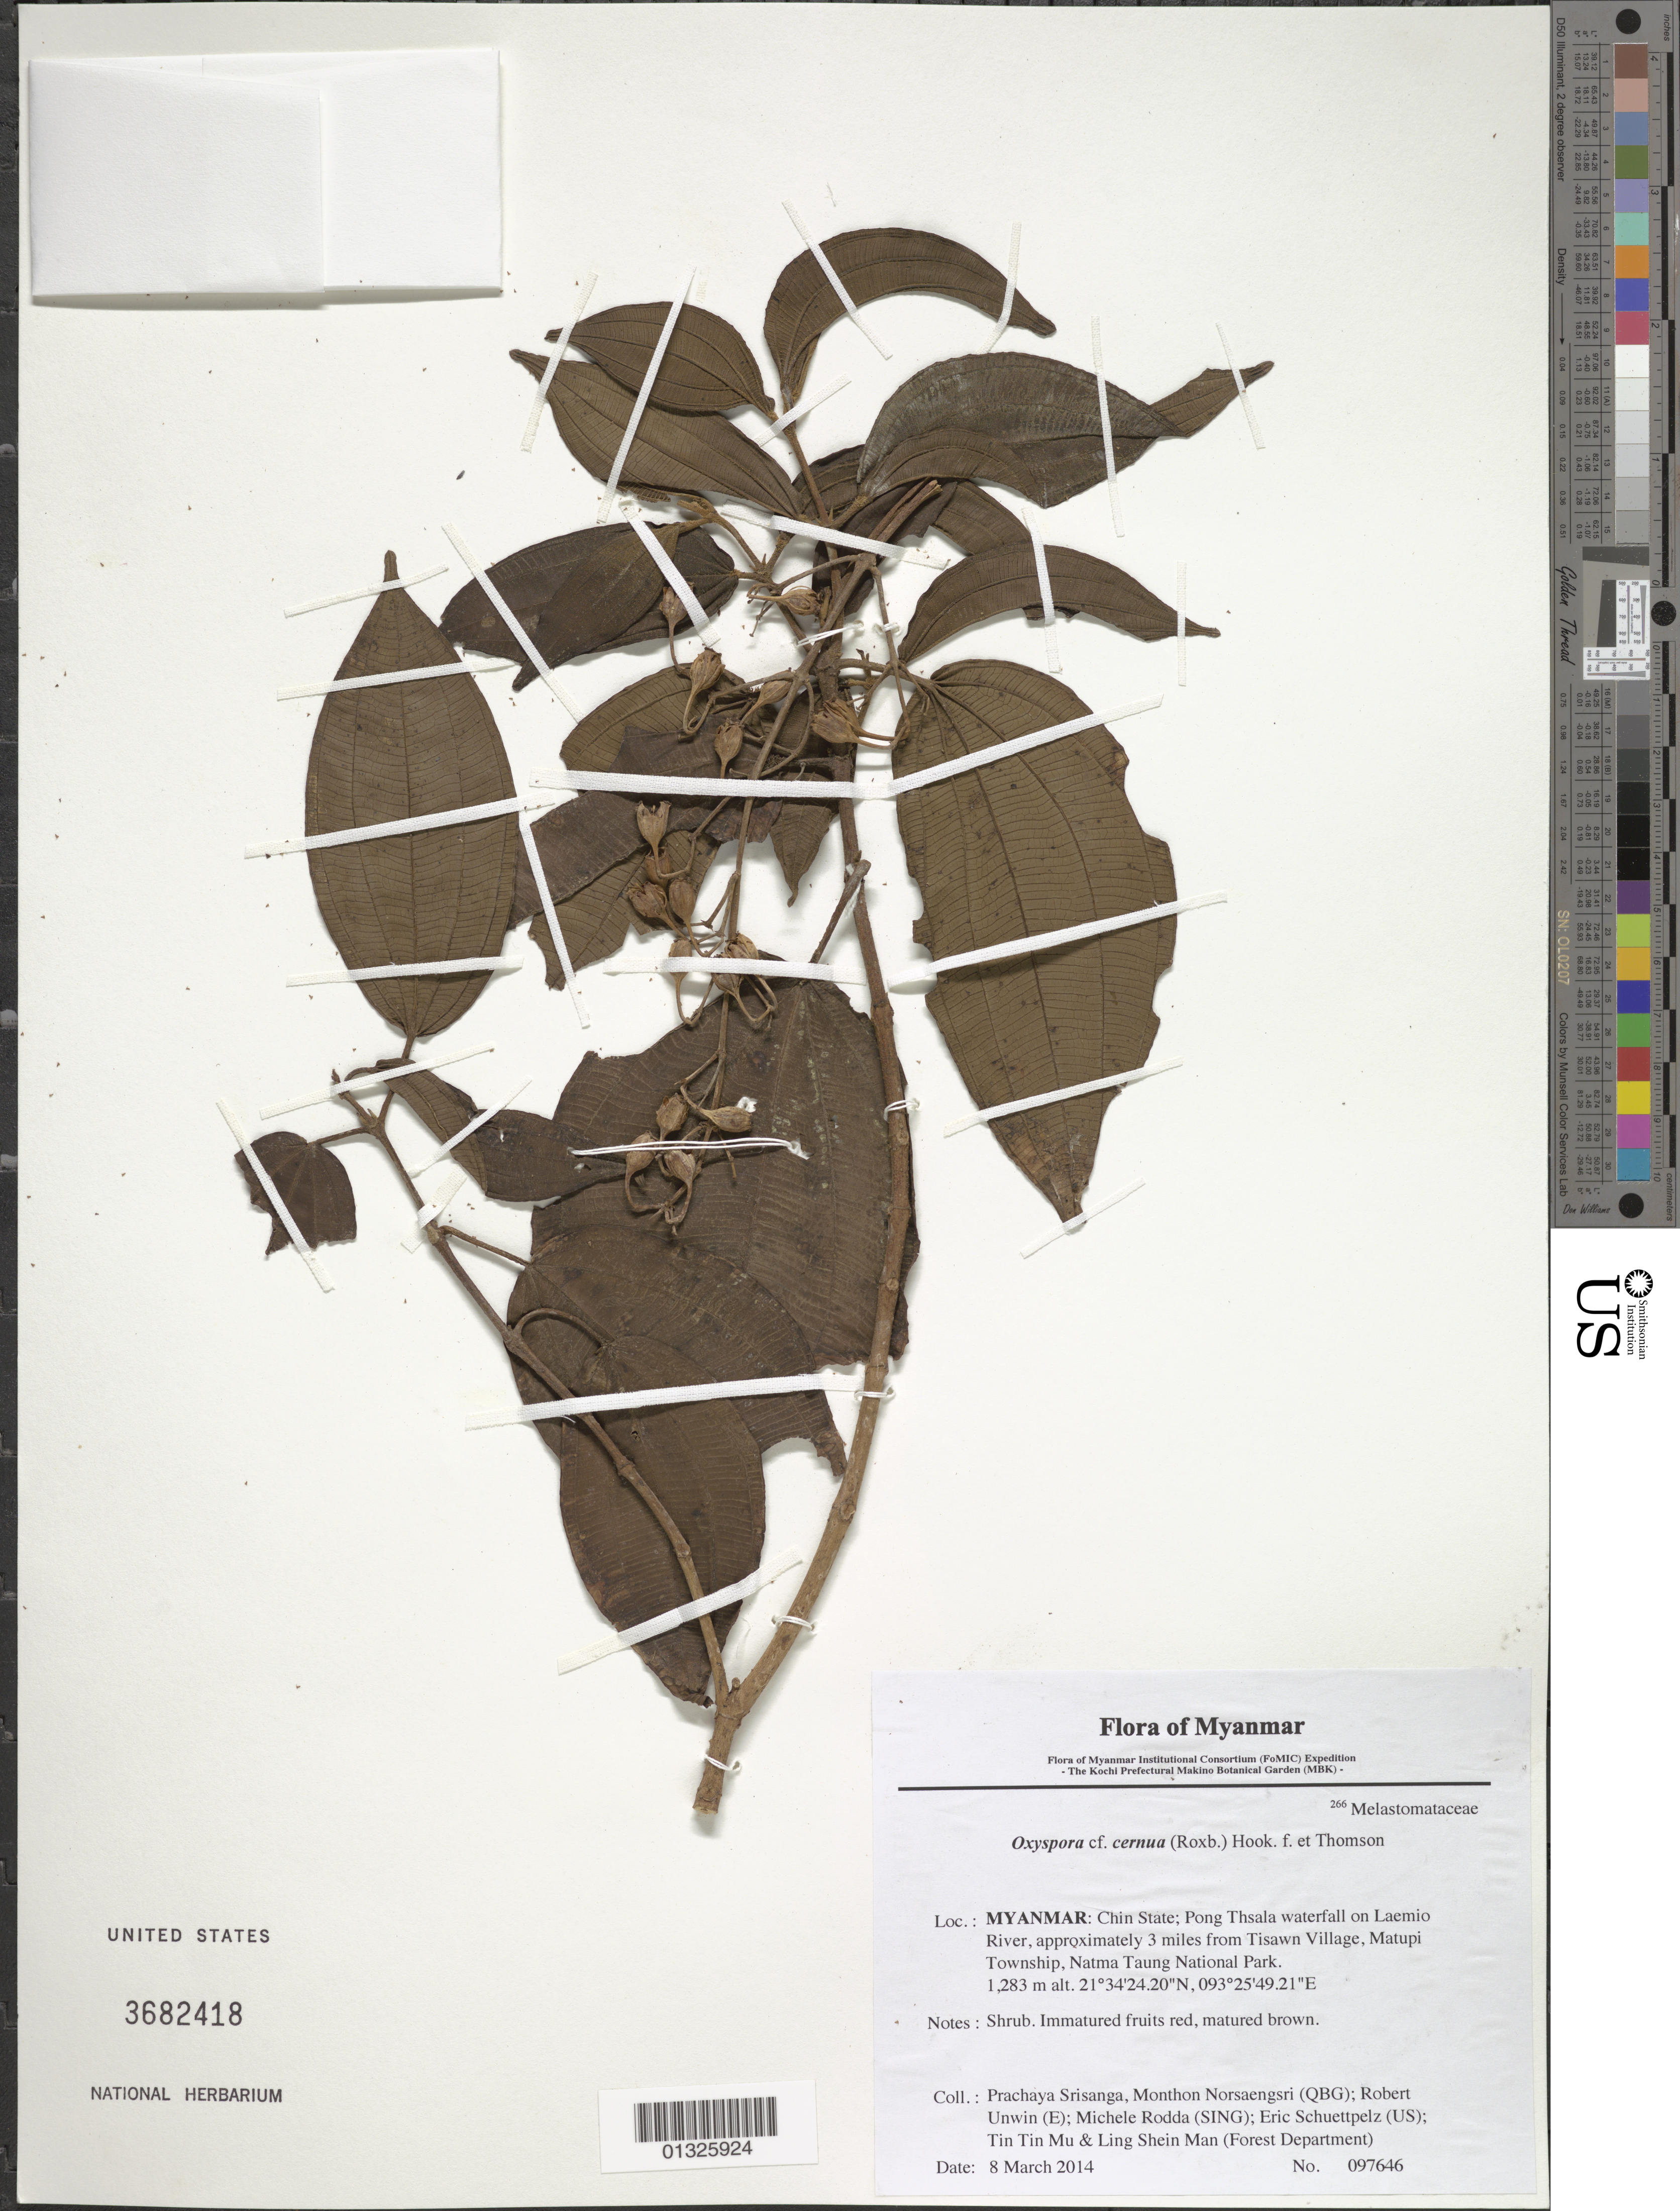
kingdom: Plantae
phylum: Tracheophyta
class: Magnoliopsida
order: Myrtales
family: Melastomataceae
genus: Oxyspora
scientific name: Oxyspora cernua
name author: (Roxb.) Hook. f. & Thomson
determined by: Fujikawa, Kazumi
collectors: P. Srisanga, M. Norsaengsri, R. Unwin, M. Rodda, E. Schuettpelz, Tin Tin Mu & Ling Shein Man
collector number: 97646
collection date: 2014-03-08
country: Myanmar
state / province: Chin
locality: Pong Thsala waterfall on Laemio River, approximately 3 miles from Tisawn Village, Matupi Township, Natma Taung National Park.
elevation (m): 1283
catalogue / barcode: US 3682418